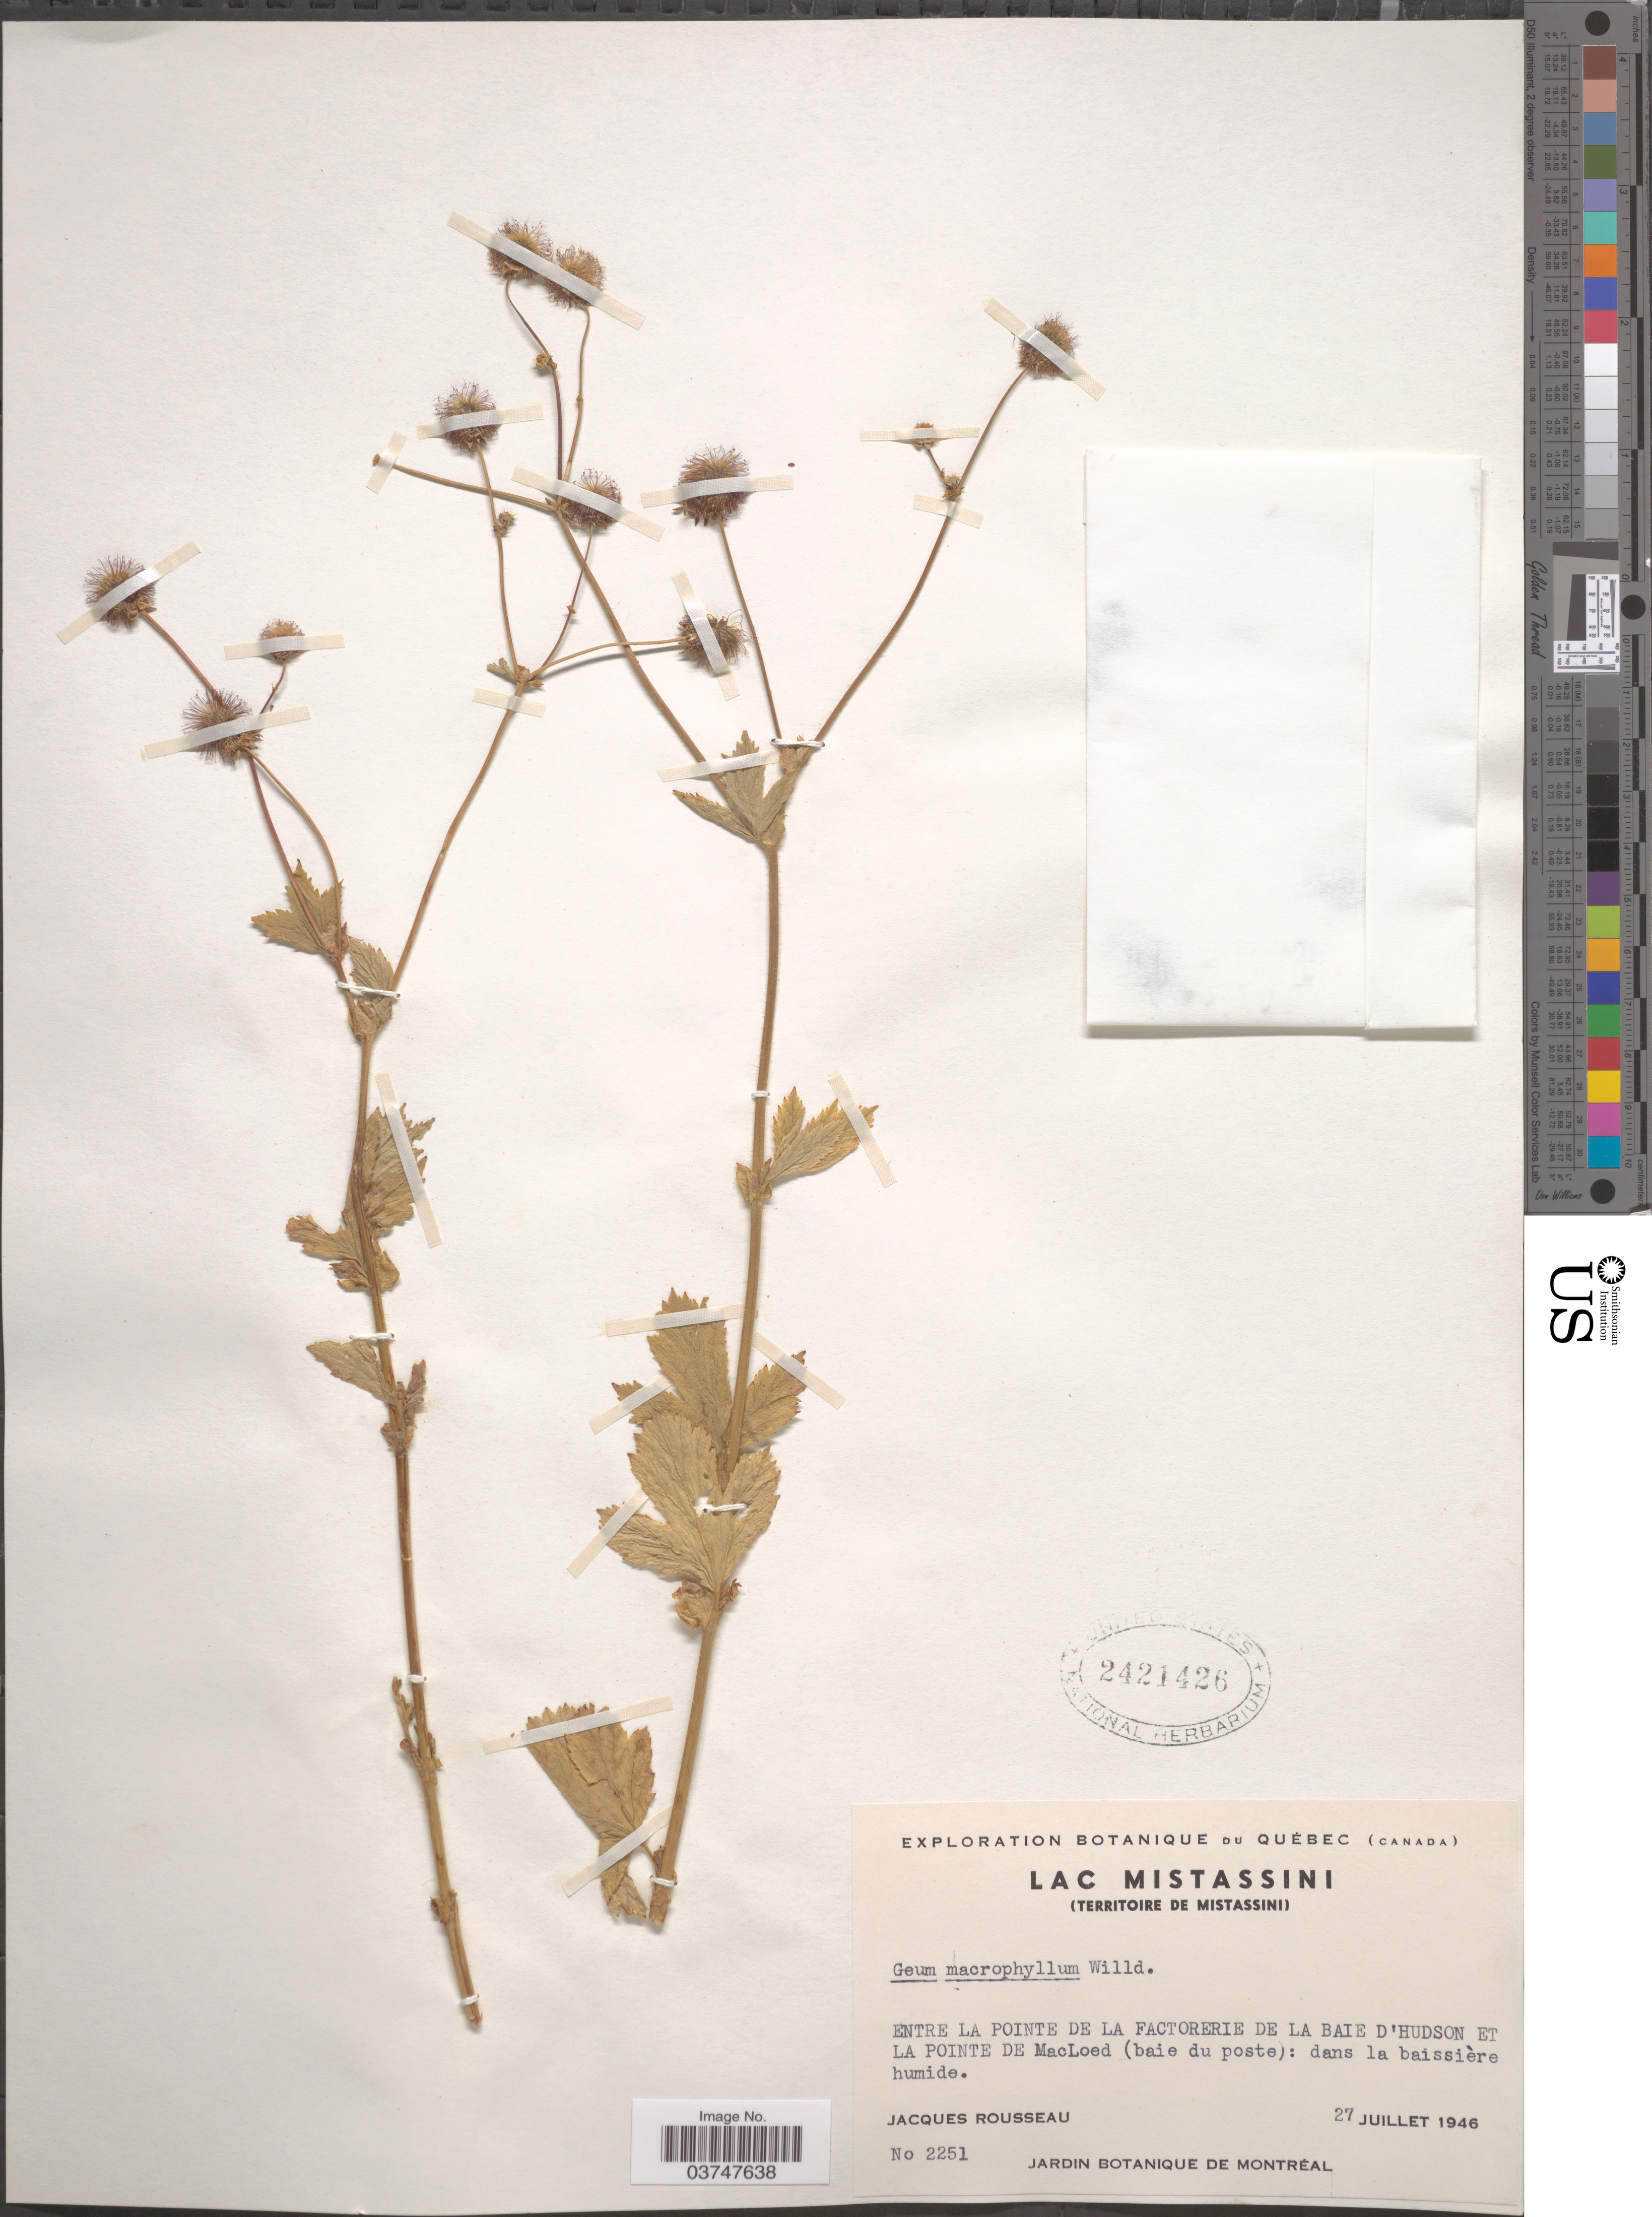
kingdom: Plantae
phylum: Tracheophyta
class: Magnoliopsida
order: Rosales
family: Rosaceae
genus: Geum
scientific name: Geum macrophyllum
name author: Willd.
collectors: J. Rousseau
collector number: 2251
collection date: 1946-07-27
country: Canada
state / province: Quebec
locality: Lac Mistassini (Territoire de Mistassini). Entre La Pointe de La Factorerie de la Baie d'Hudson et La Pointe de MacLoed (baie du poste).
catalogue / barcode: US 2421426